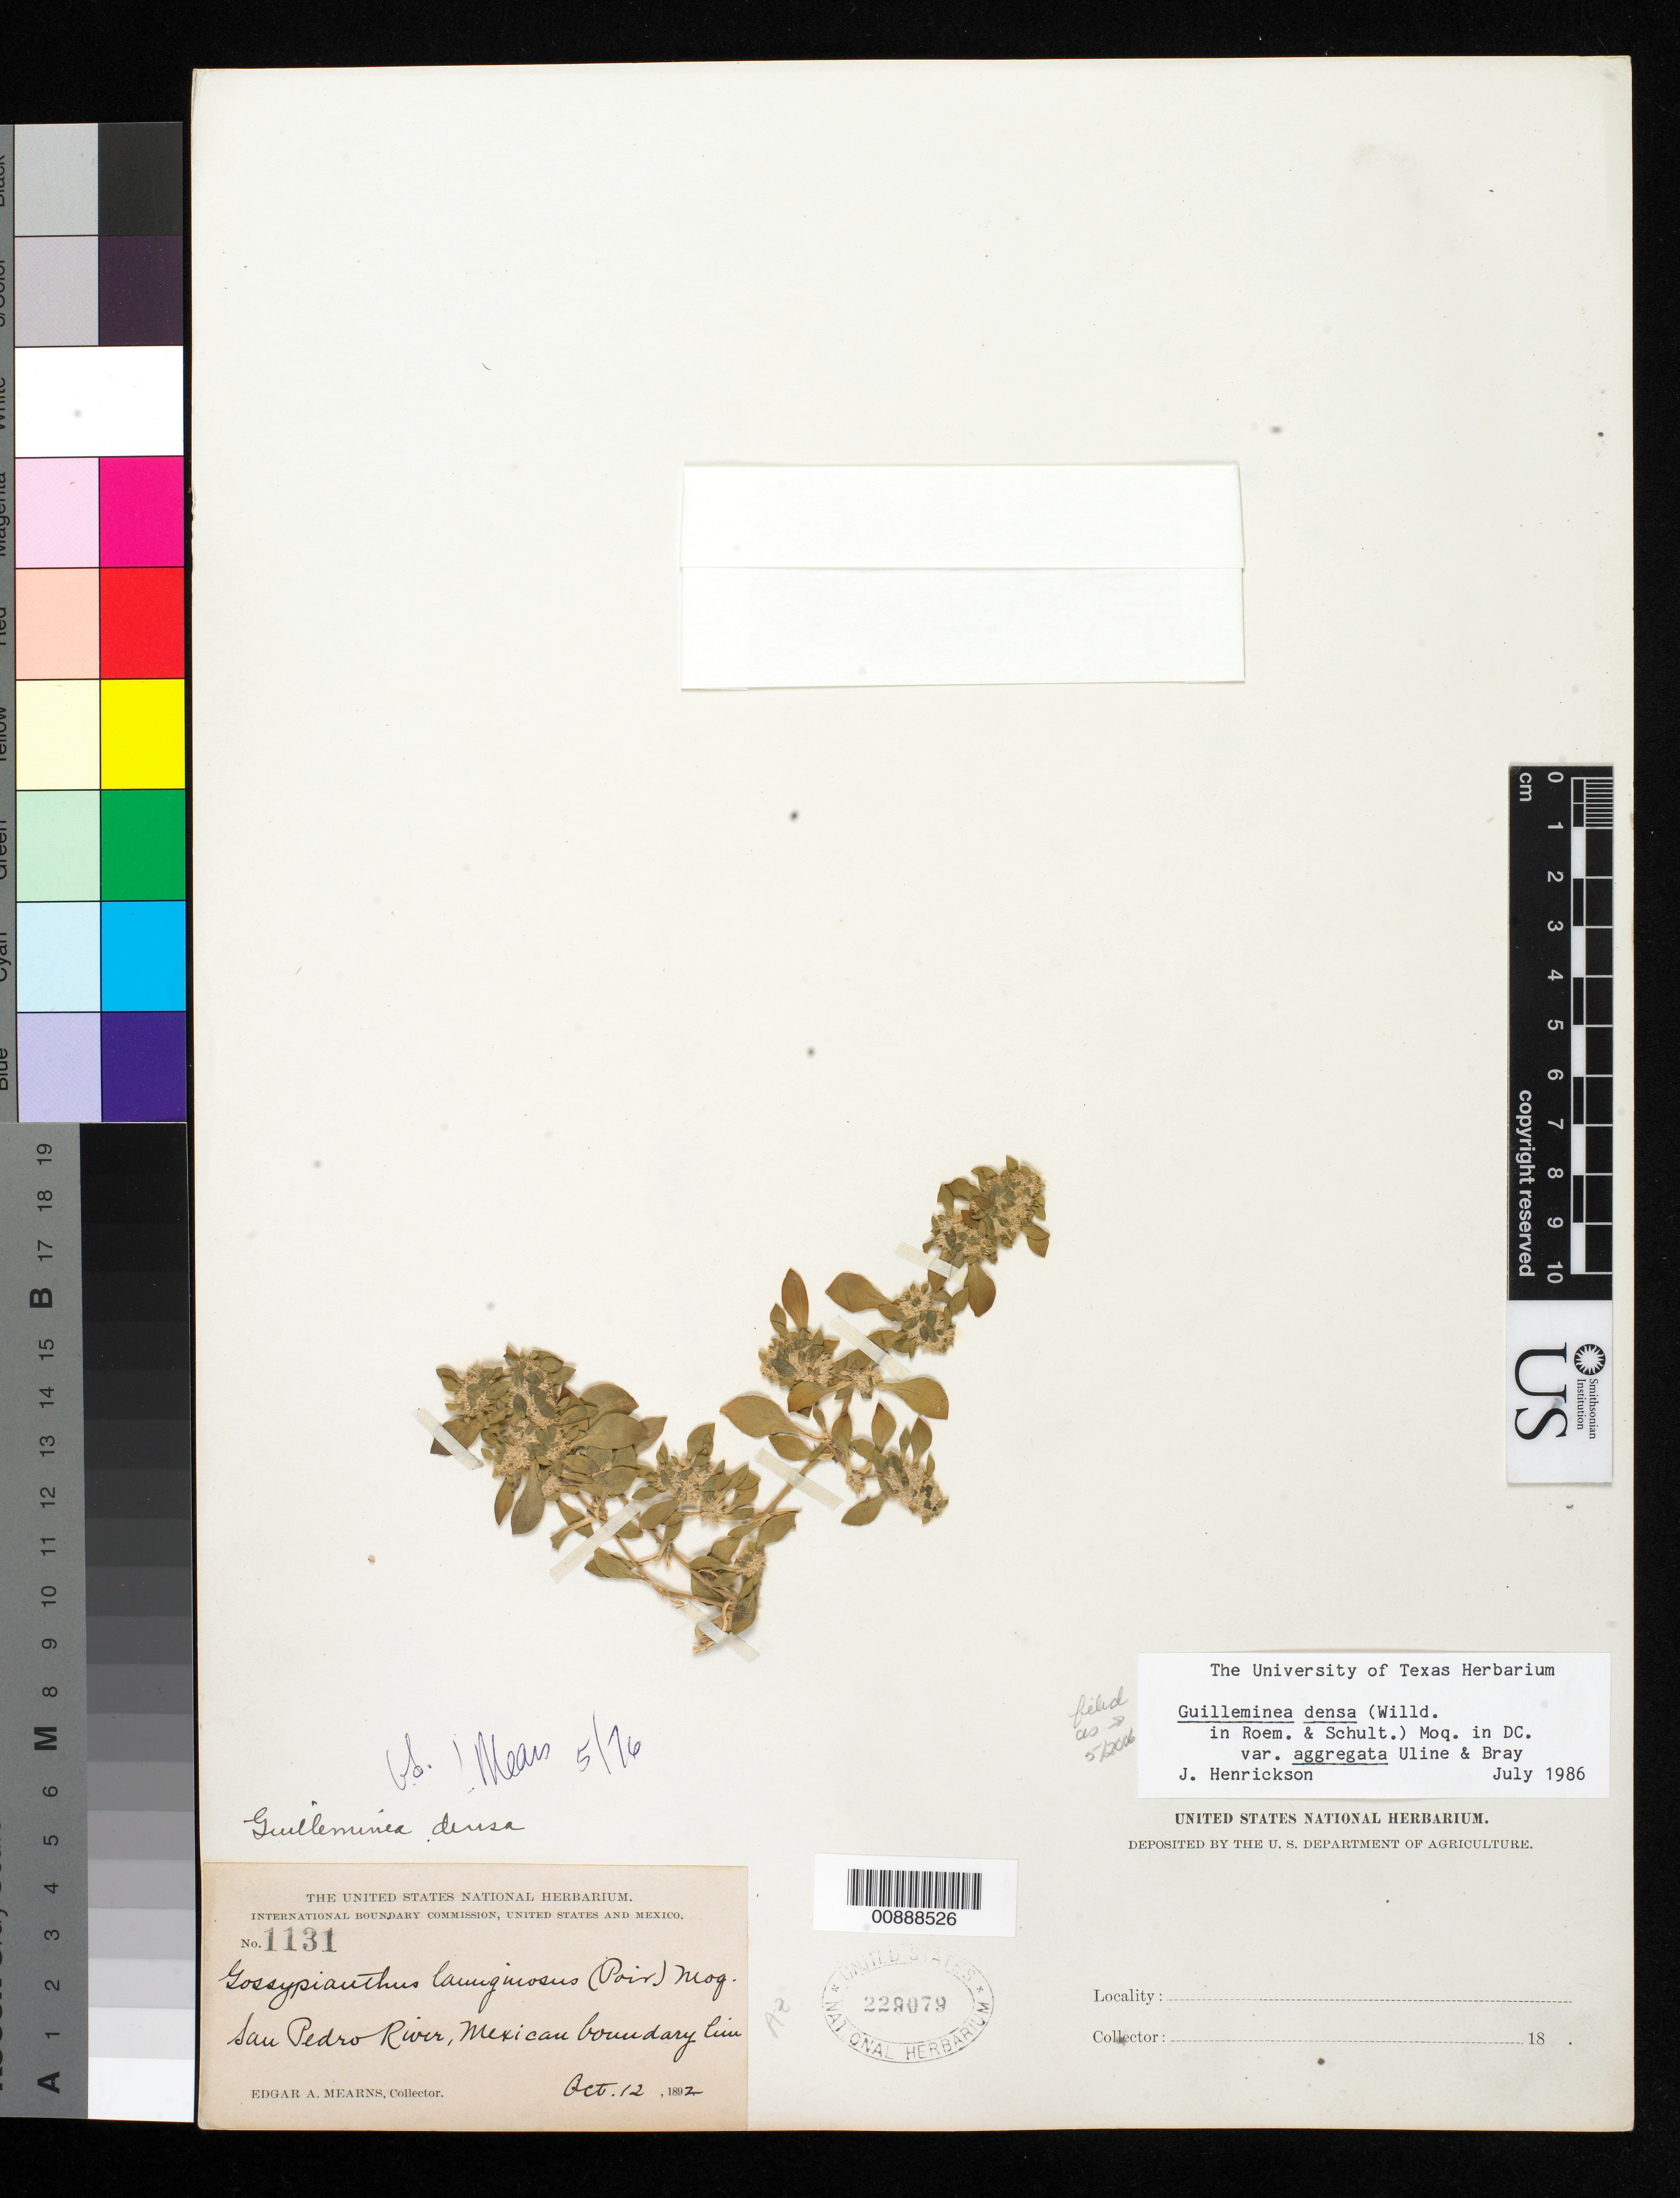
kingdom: Plantae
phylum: Tracheophyta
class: Magnoliopsida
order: Caryophyllales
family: Amaranthaceae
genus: Guilleminea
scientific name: Guilleminea densa var. aggregata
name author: Uline & W.L. Bray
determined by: Henrickson, James, (CSLA), California State University at Los Angeles (UNITED STATES)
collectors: E. A. Mearns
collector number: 1131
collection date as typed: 12 Oct 1892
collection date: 1892-10-12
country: United States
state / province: Arizona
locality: San Pedro River, Mexican Boundary Line.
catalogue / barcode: US 229079